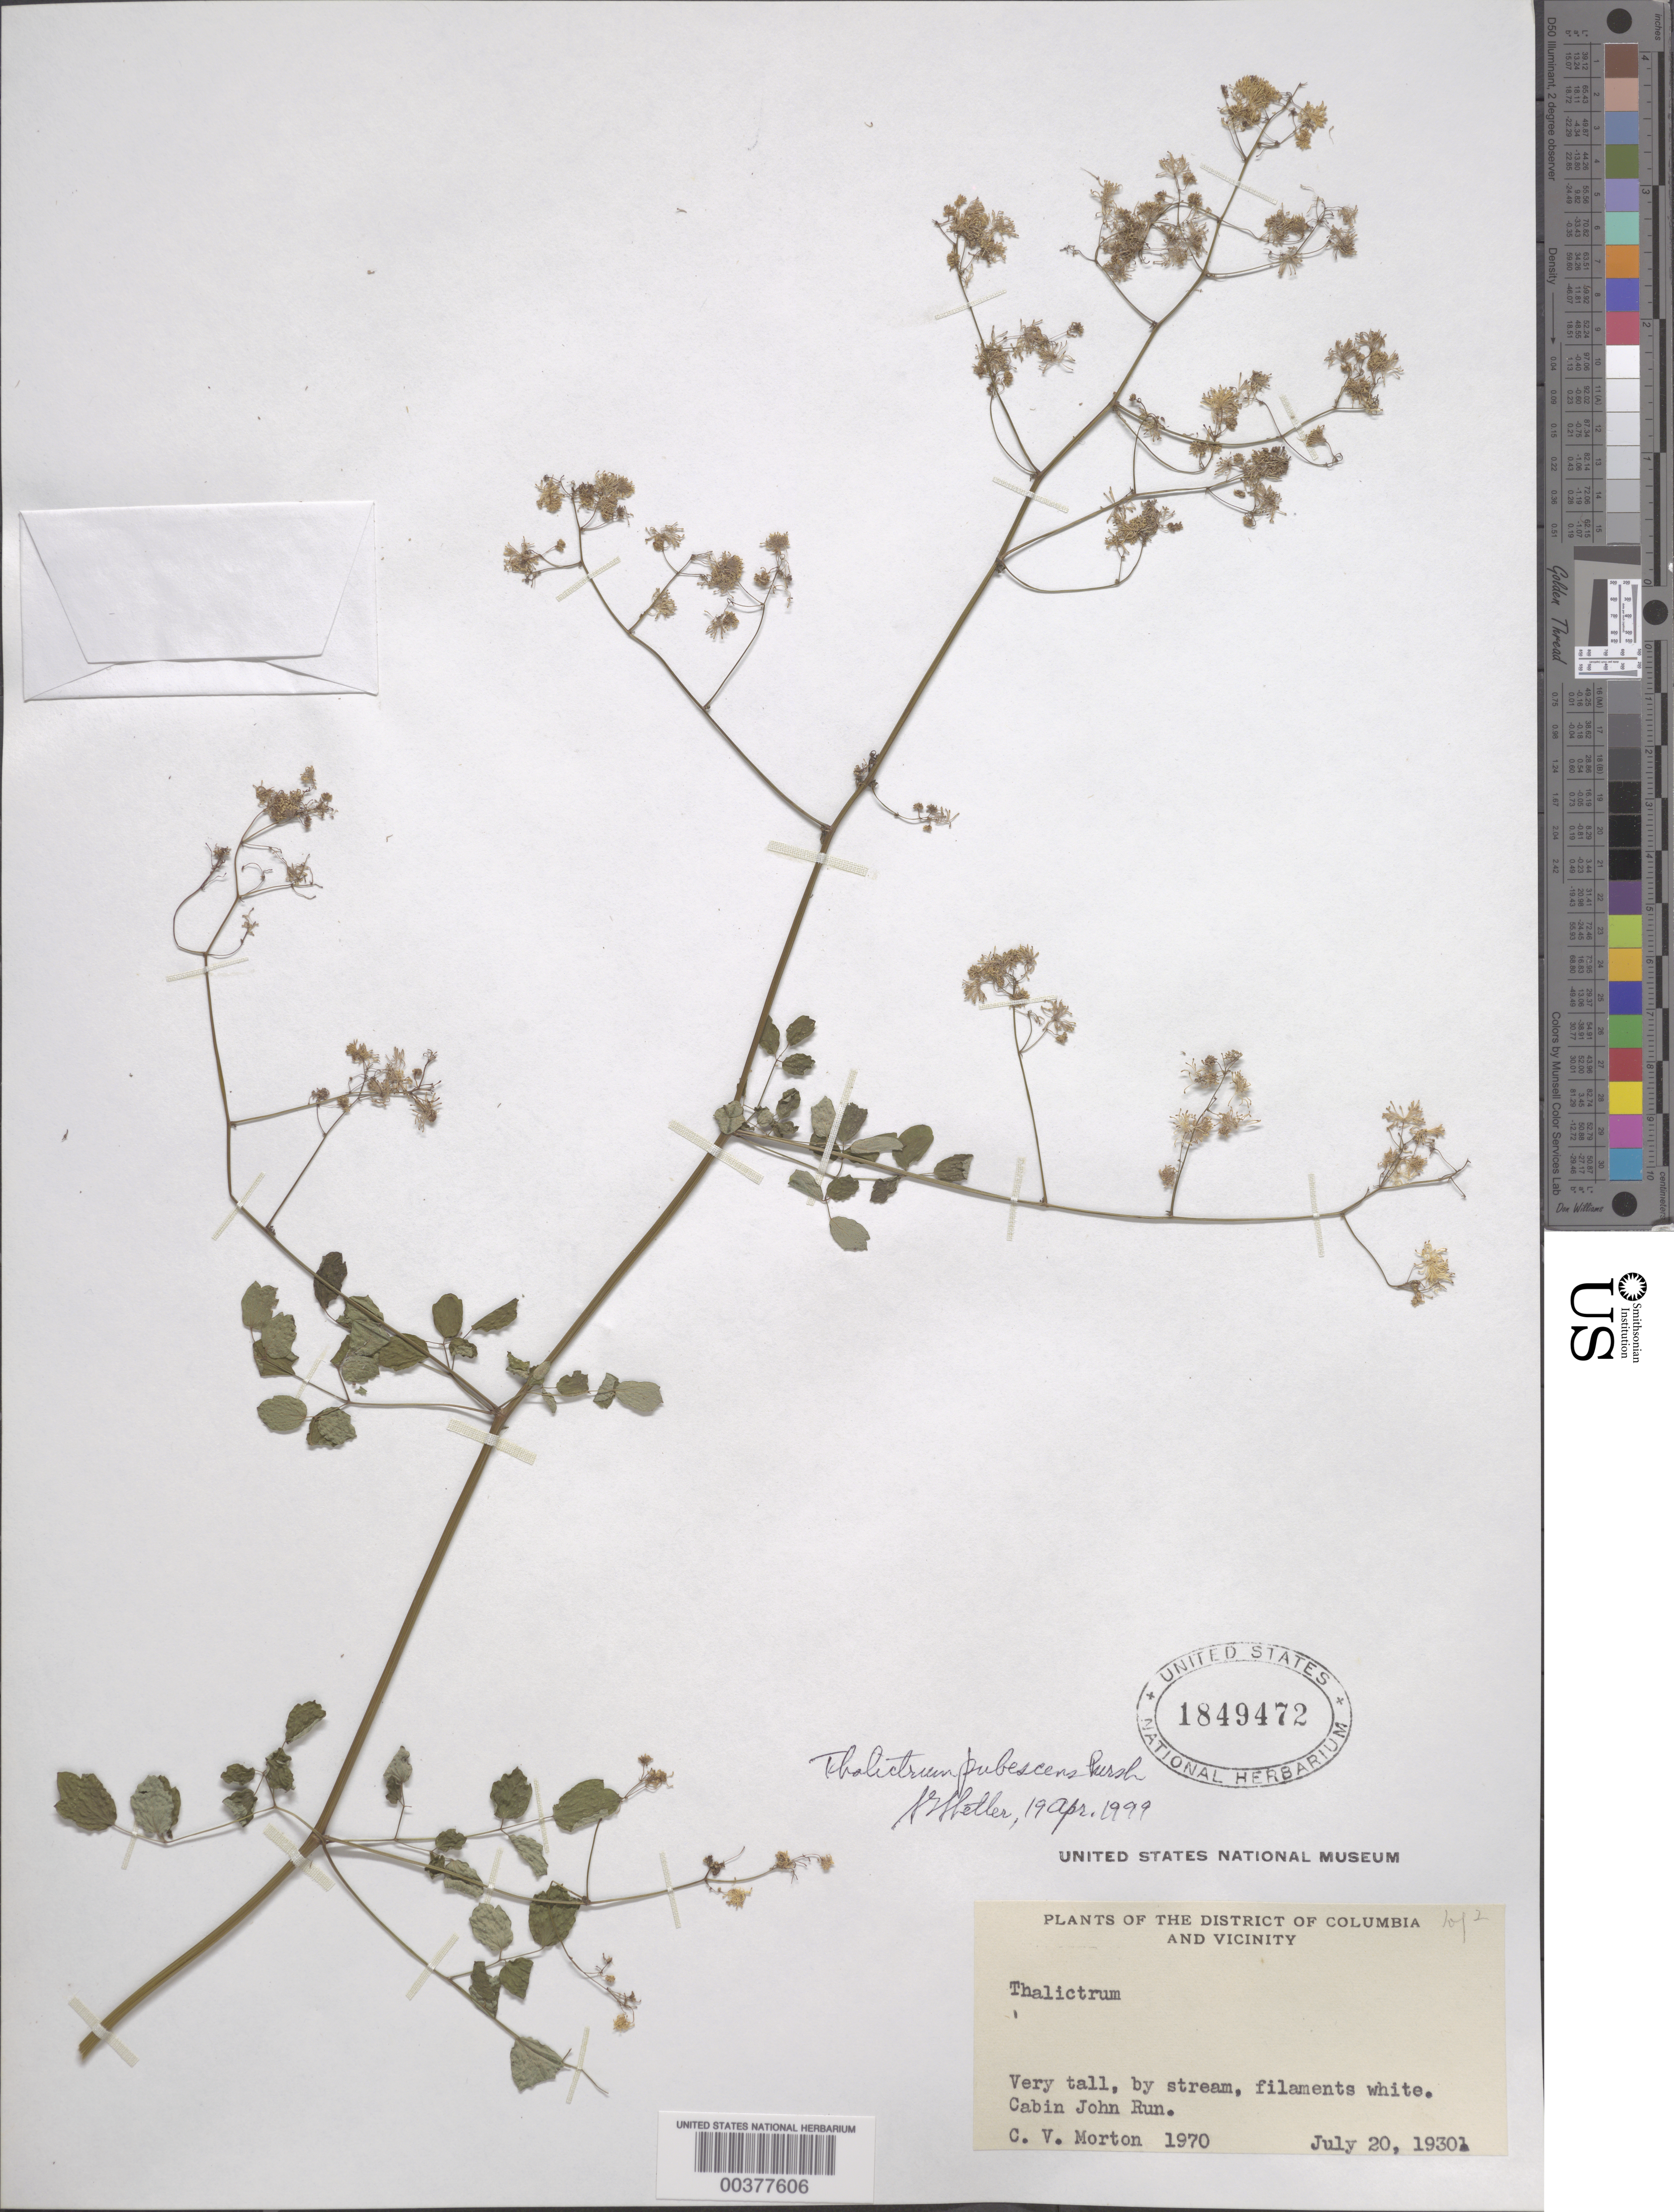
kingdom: Plantae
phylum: Tracheophyta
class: Magnoliopsida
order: Ranunculales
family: Ranunculaceae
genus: Thalictrum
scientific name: Thalictrum pubescens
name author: Pursh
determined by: Shetler, Stanwyn G., (US), NMNH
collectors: C. V. Morton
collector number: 1970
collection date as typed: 20 Jul 1930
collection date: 1930-07-20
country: United States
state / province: Maryland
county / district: Montgomery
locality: W. end clearing - near river just E of Rock of Gibraltar.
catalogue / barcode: US 1849472